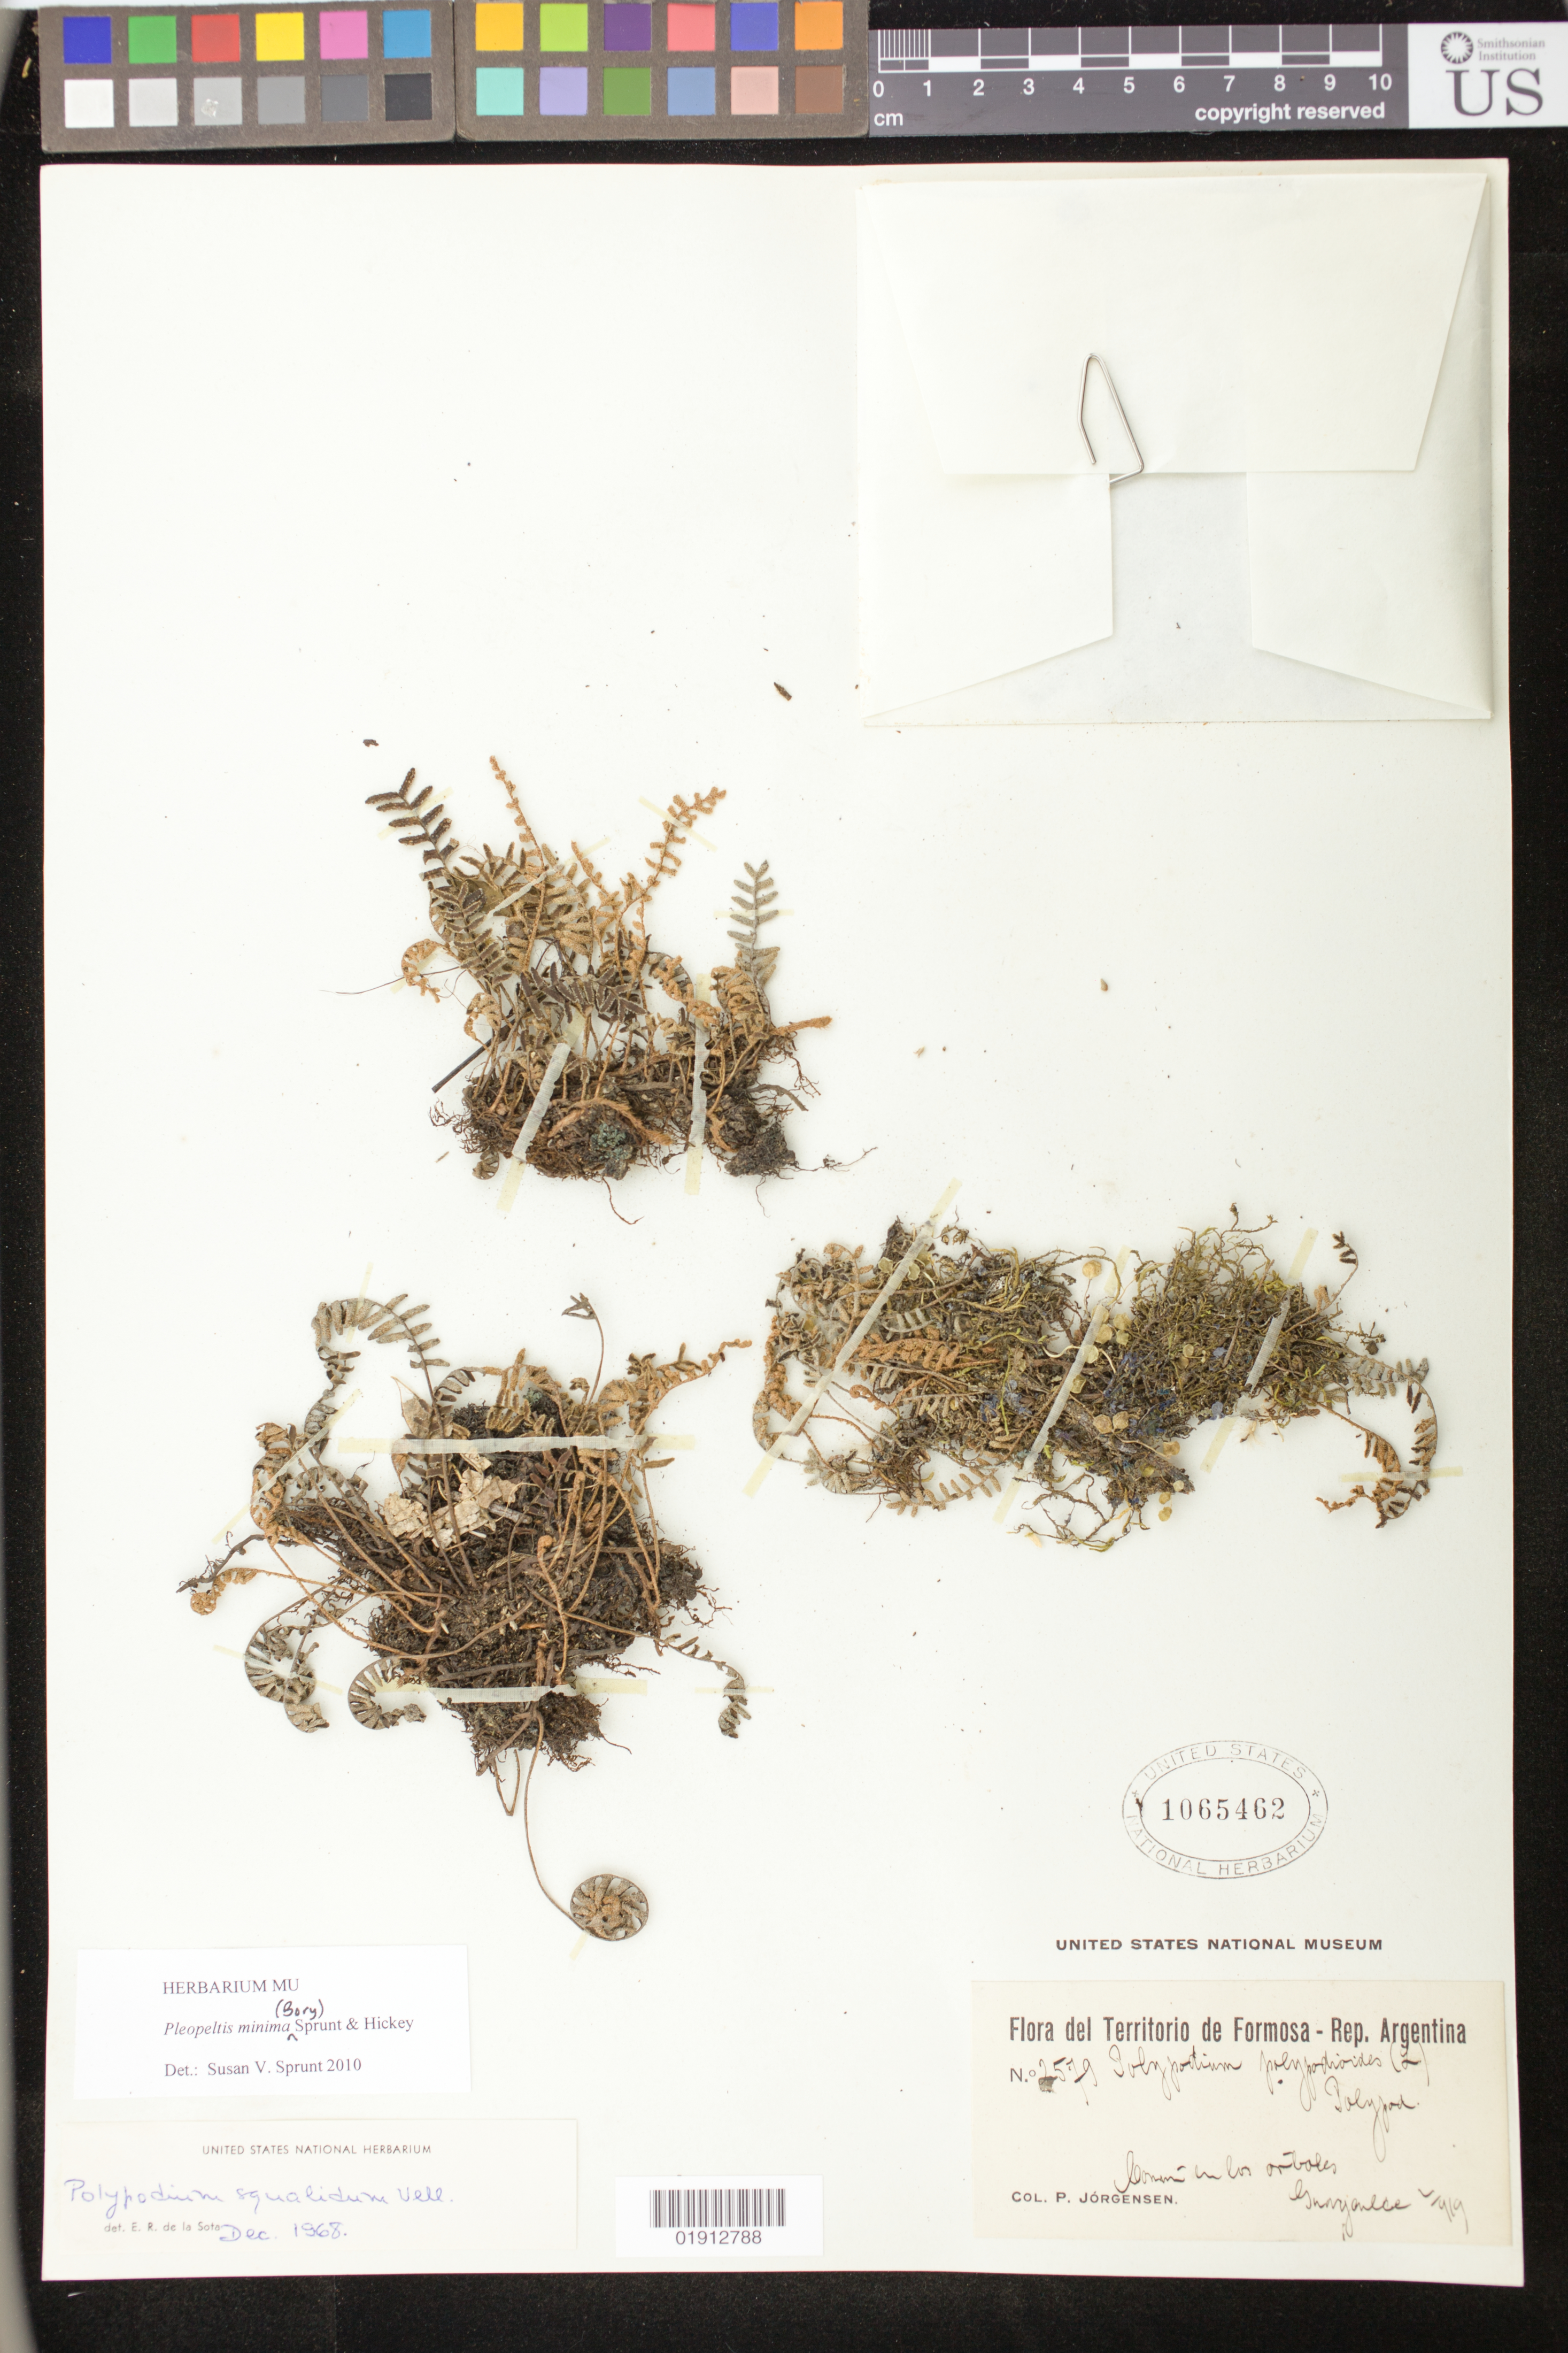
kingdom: Plantae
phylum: Tracheophyta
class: Polypodiopsida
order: Polypodiales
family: Polypodiaceae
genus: Pleopeltis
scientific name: Pleopeltis minima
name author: (Bory) J. Prado & R. Y. Hirai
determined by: Sprunt, S. V.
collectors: P. Jorgensen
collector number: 2579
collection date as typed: May 1919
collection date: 1919-05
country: Argentina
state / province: Formosa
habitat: en los arboles.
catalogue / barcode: US 1065462